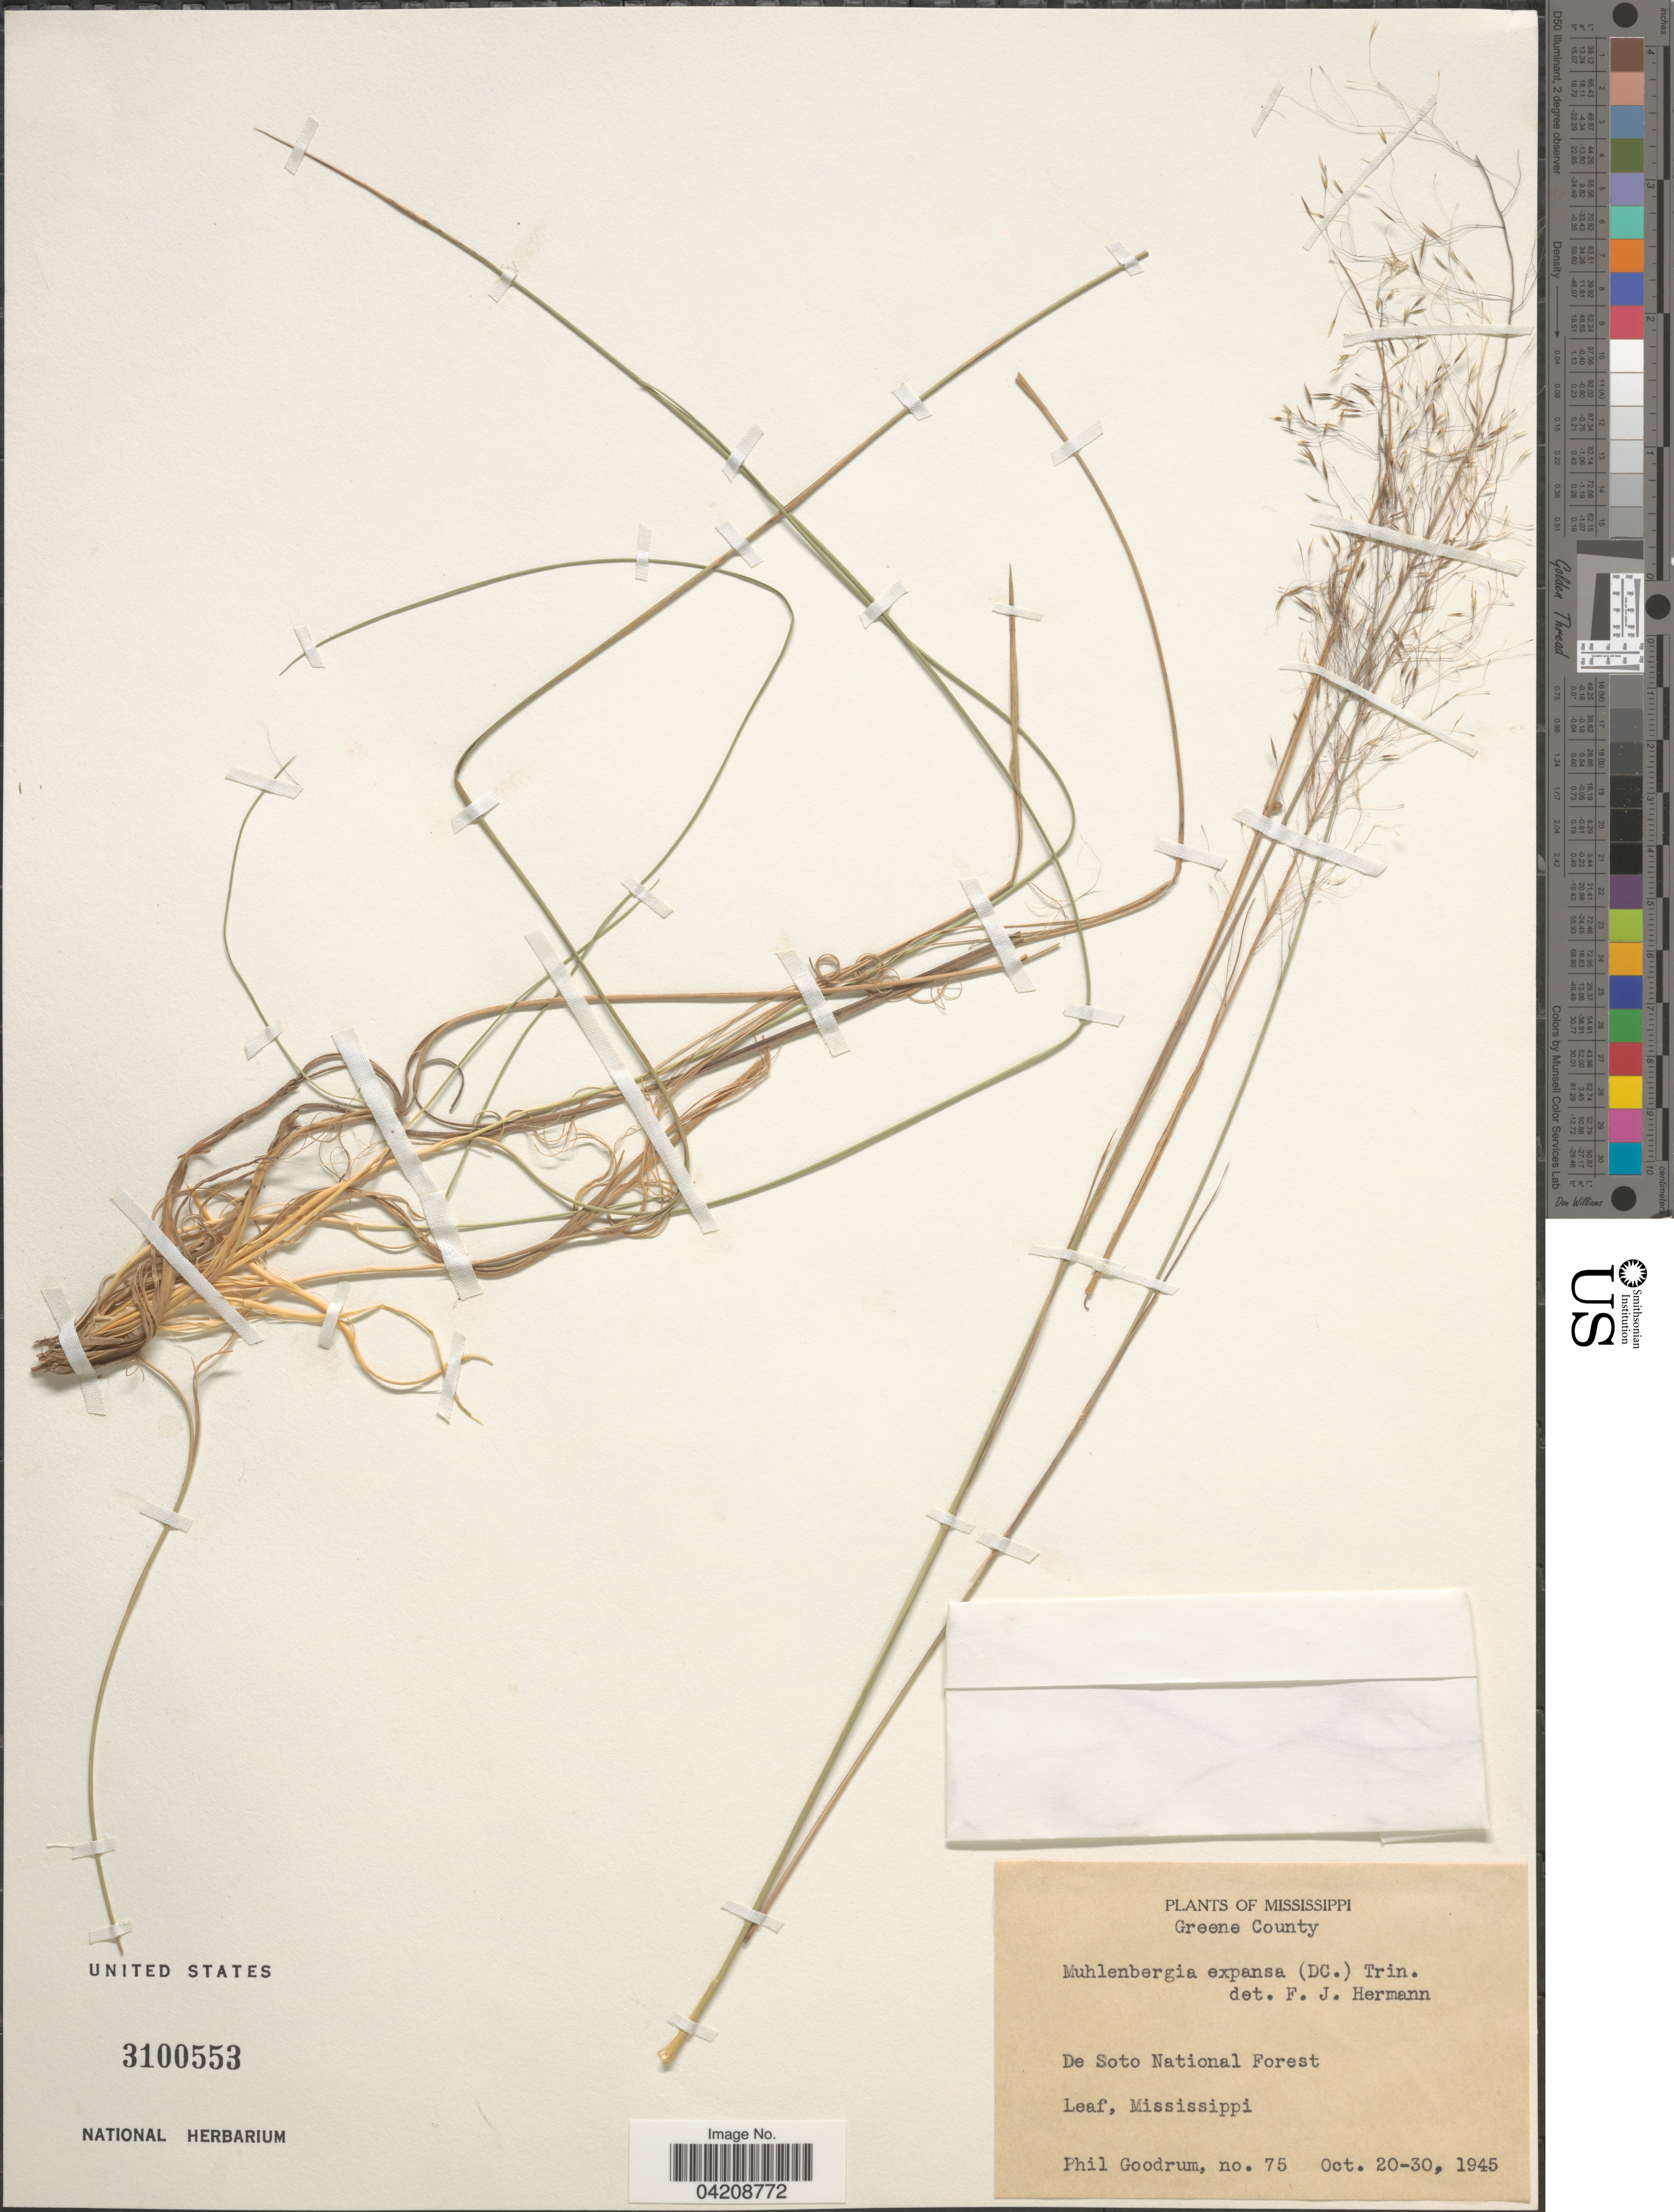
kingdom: Plantae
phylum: Tracheophyta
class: Liliopsida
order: Poales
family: Poaceae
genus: Muhlenbergia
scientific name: Muhlenbergia expansa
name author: Trin.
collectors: P. Goodrum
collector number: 75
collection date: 1945-10-20/1945-10-30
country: United States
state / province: Mississippi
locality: Greene County. De Soto National Forest. Leaf.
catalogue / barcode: US 3100553